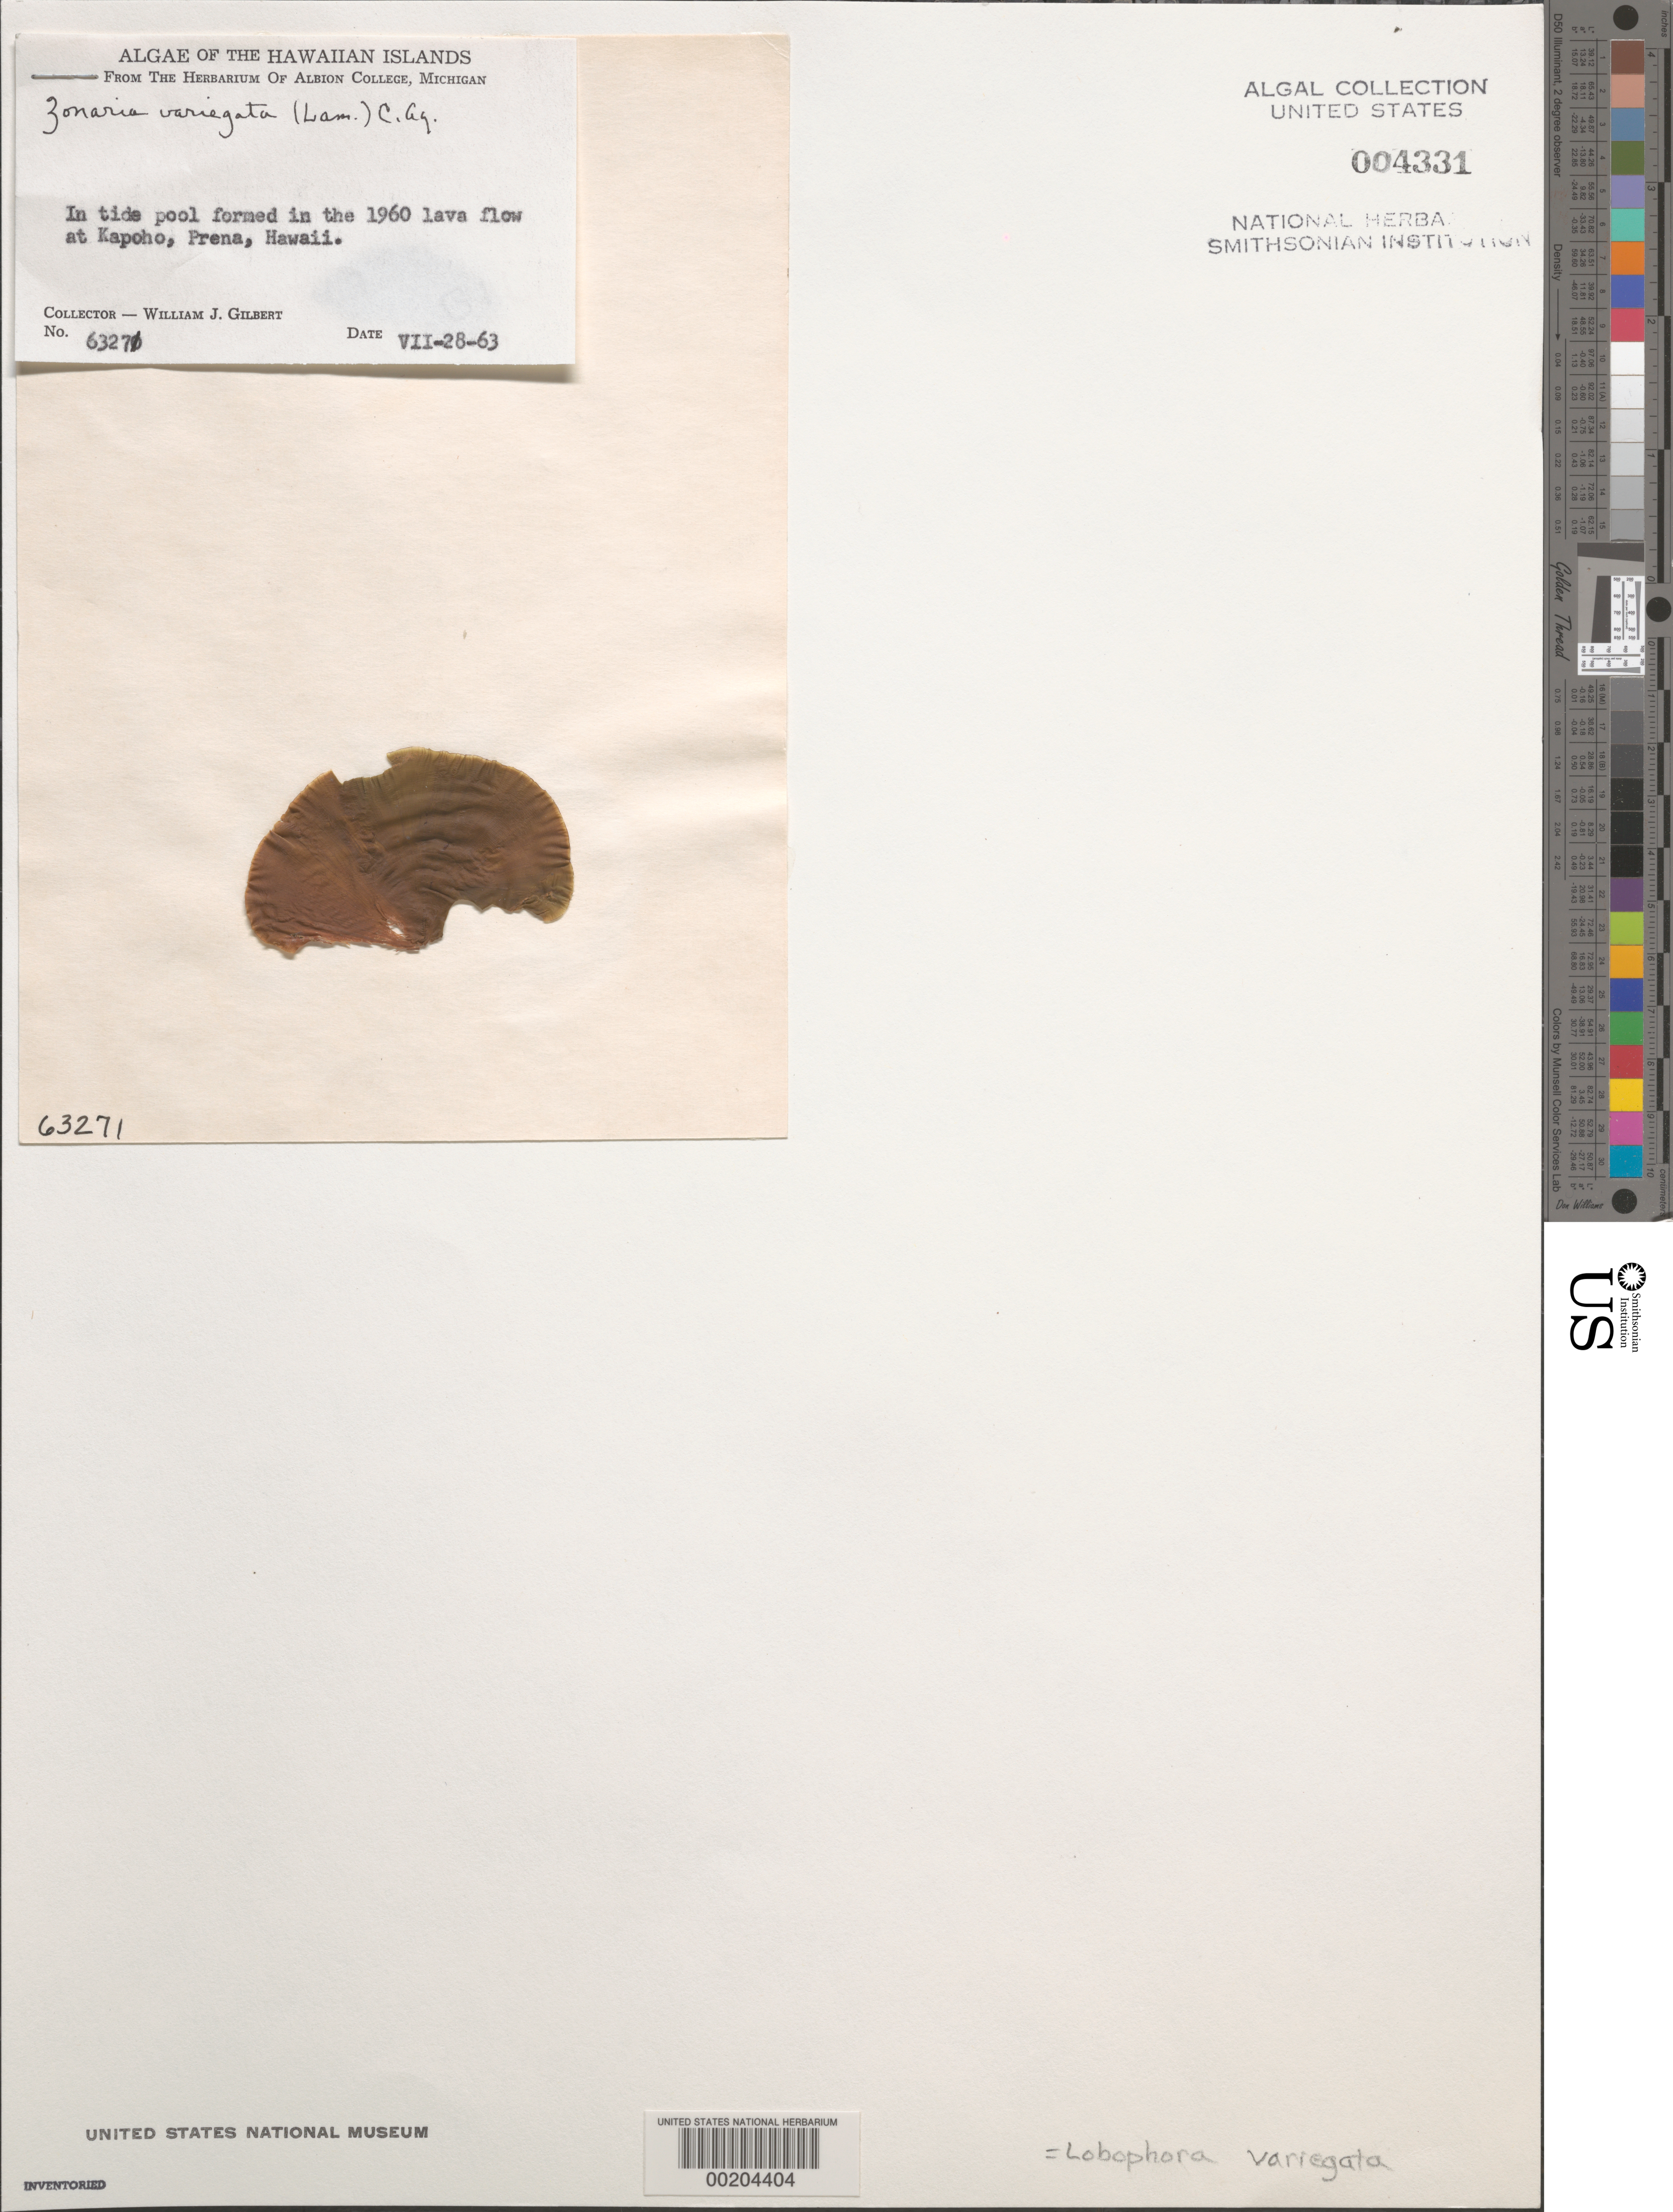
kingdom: Chromista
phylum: Ochrophyta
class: Phaeophyceae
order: Dictyotales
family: Dictyotaceae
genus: Lobophora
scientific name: Lobophora variegata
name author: (J.V.Lamouroux) Womersley & E.C. Oliveira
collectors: W. J. Gilbert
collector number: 63-271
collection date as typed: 28 Jul 1963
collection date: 1963-07-28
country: United States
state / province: Hawaii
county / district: Hawaii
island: Hawaii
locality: Prena, 1960 lava flow at Kapoho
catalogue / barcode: US 4331